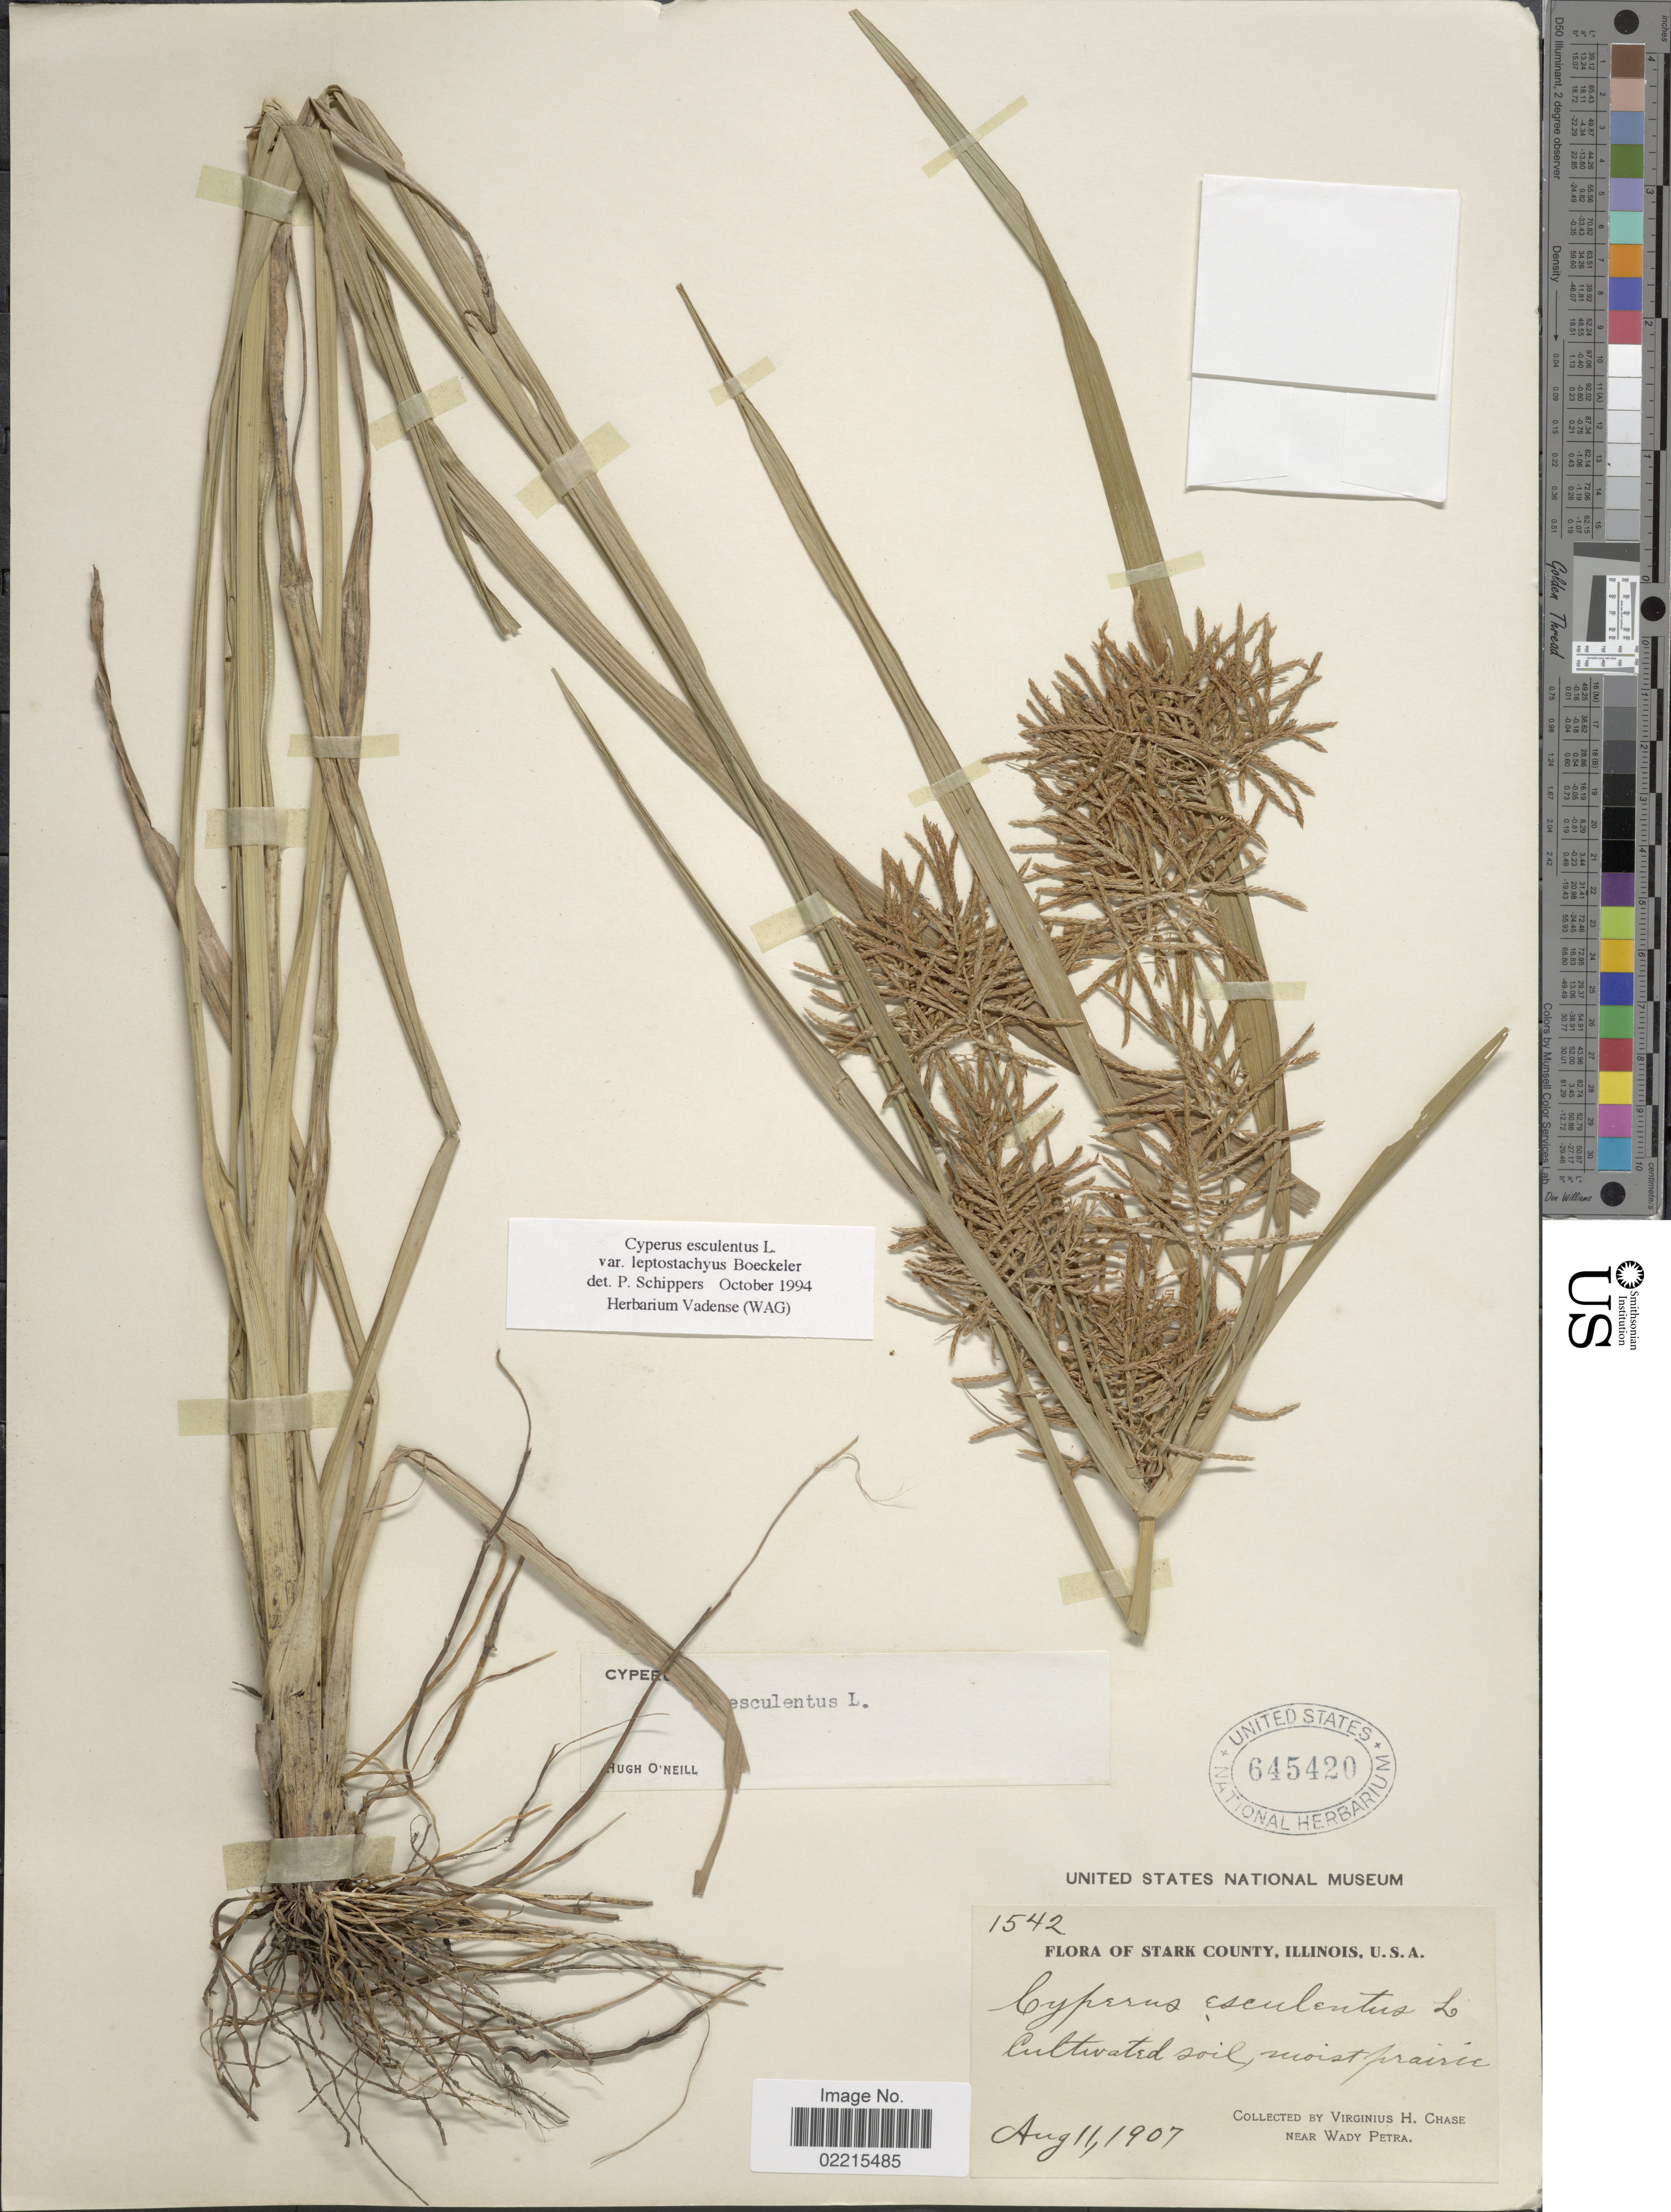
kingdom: Plantae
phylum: Tracheophyta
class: Liliopsida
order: Poales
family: Cyperaceae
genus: Cyperus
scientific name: Cyperus esculentus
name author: L.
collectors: V. H. Chase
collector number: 1542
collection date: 1907-08-11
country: United States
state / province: Illinois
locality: Stark County, Near Wady Petra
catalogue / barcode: US 645420